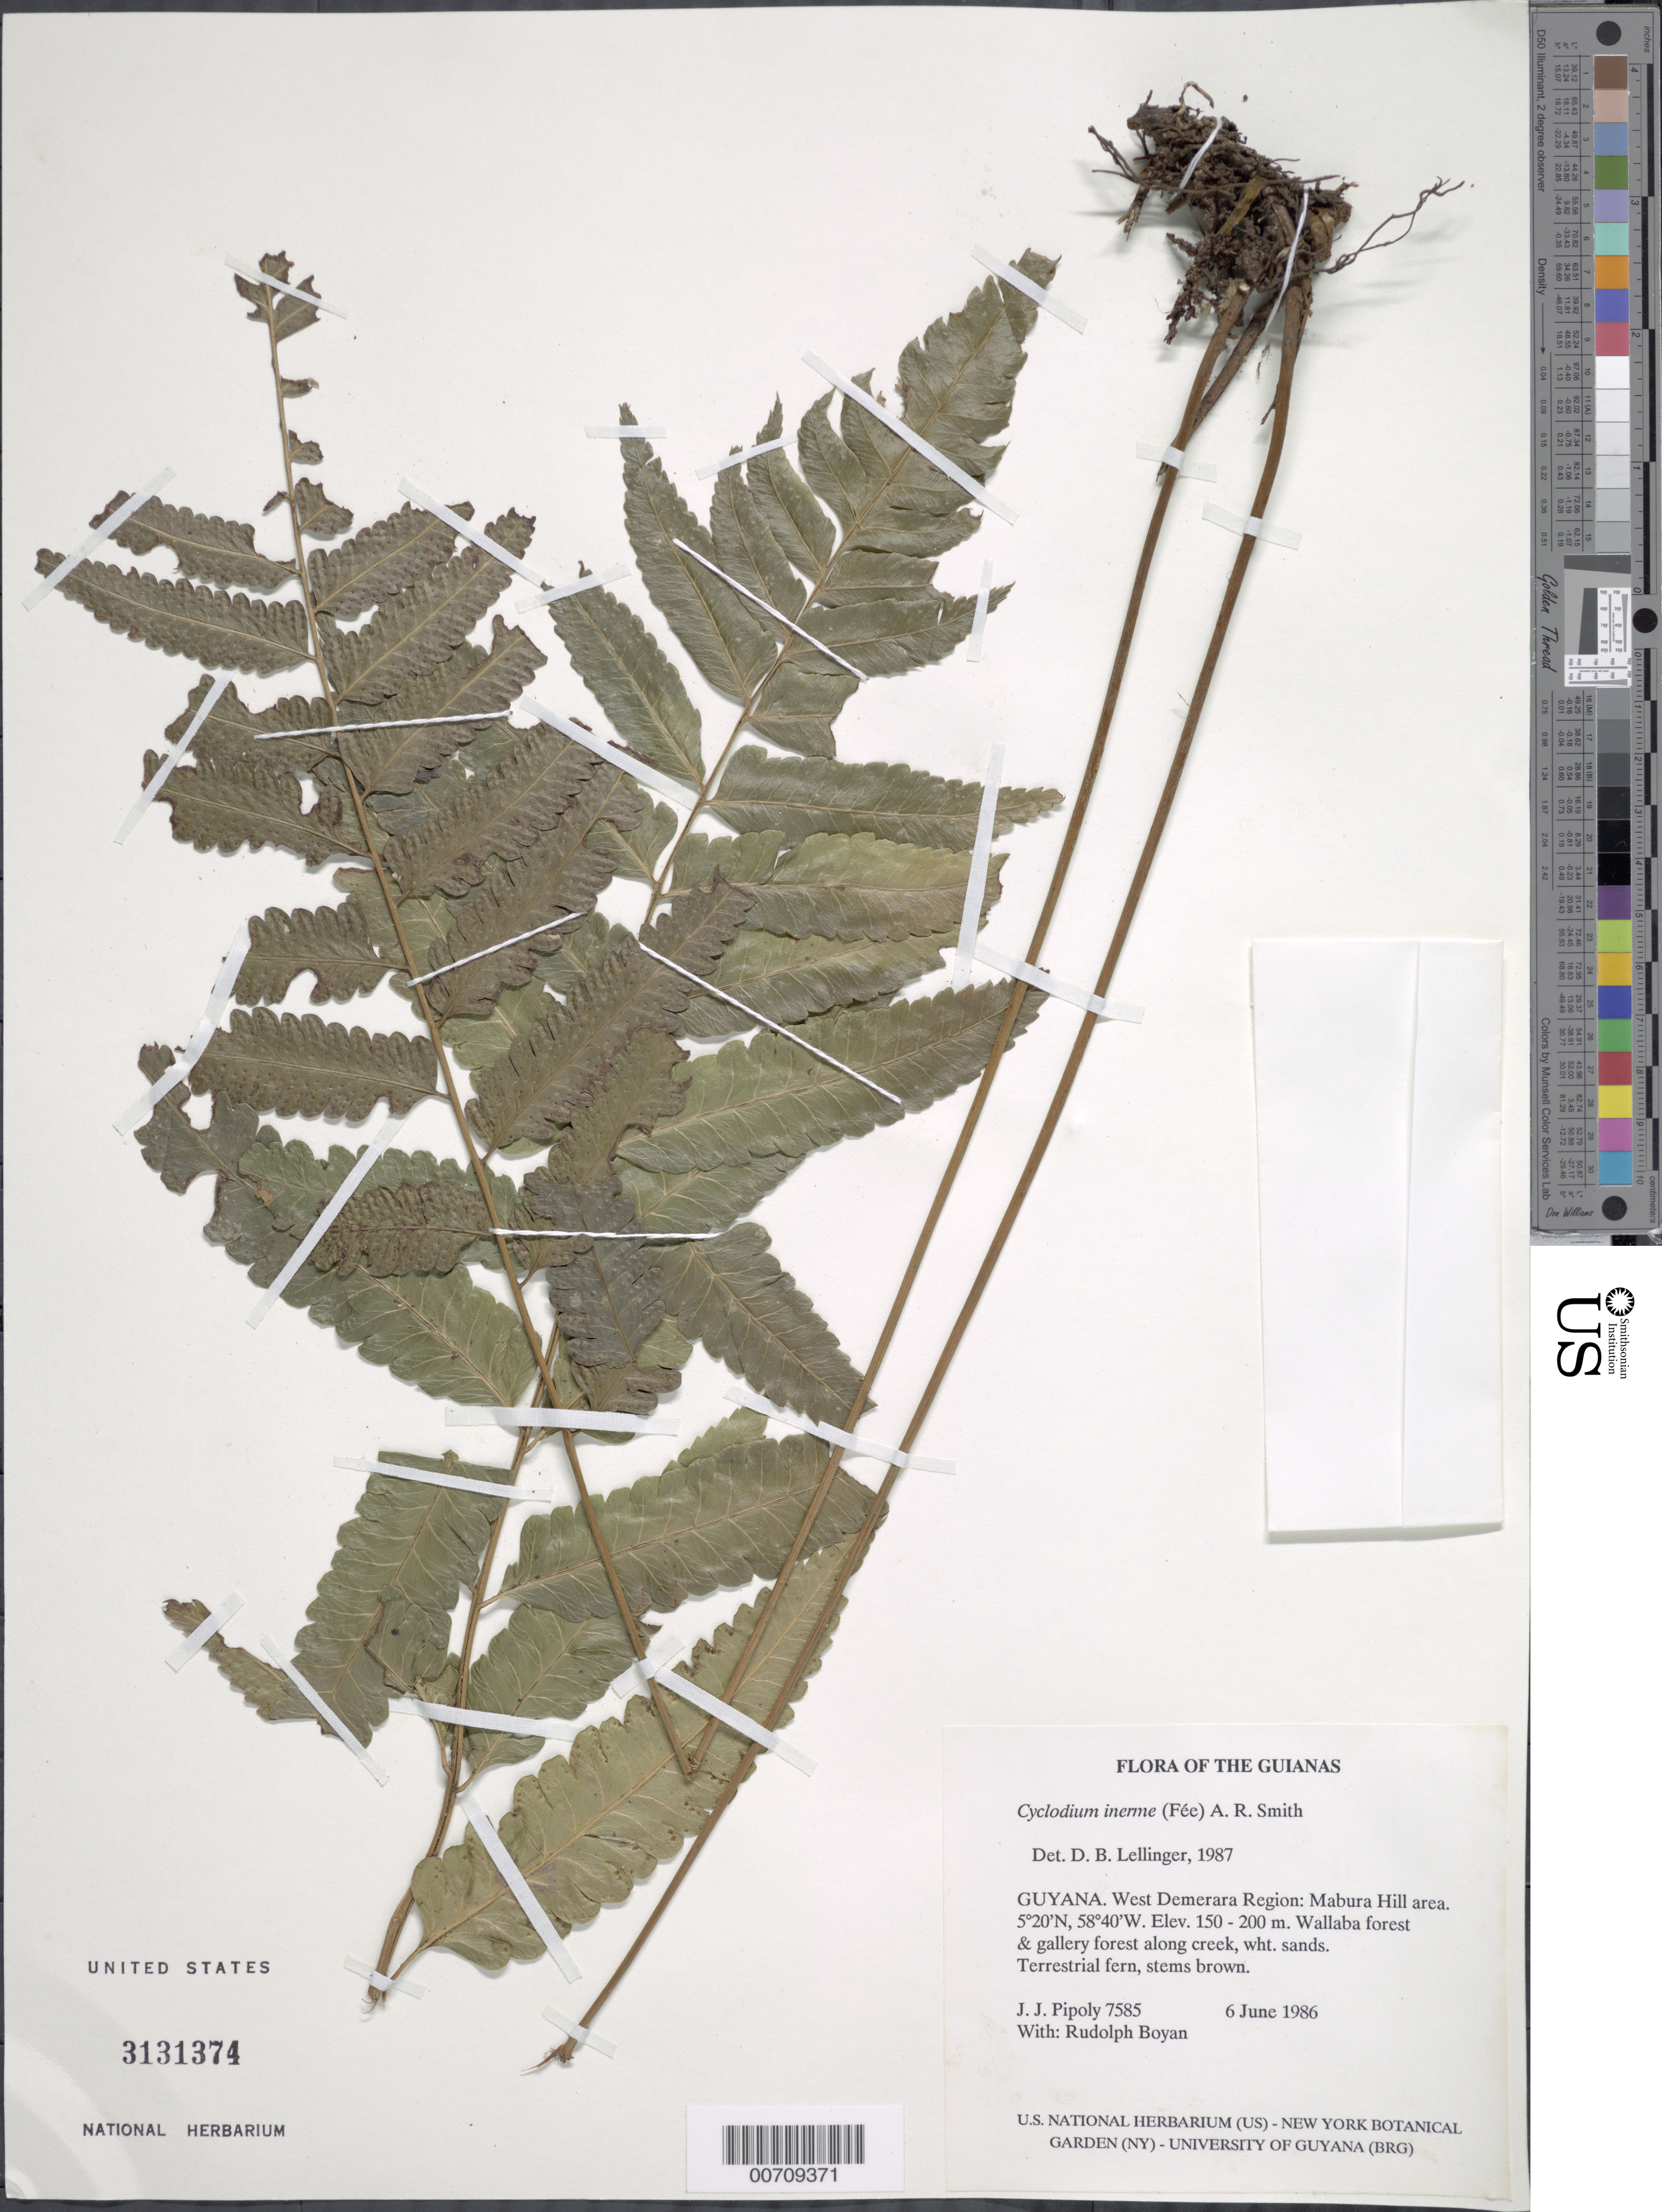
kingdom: Plantae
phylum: Tracheophyta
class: Polypodiopsida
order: Polypodiales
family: Dryopteridaceae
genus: Cyclodium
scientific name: Cyclodium inerme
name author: (Fée) A.R. Sm.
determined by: Lellinger, David B., (BOT), Smithsonian Institution - National Museum of Natural History (UNITED STATES)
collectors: J. J. Pipoly & R. Boyan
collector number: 7585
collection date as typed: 6 June 1986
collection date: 1986-06-06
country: Guyana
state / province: U. Demerara-Berbice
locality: Mabura Hill area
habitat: Wallaba forest & gallery forest along creek, white sands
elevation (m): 150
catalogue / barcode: US 3131374